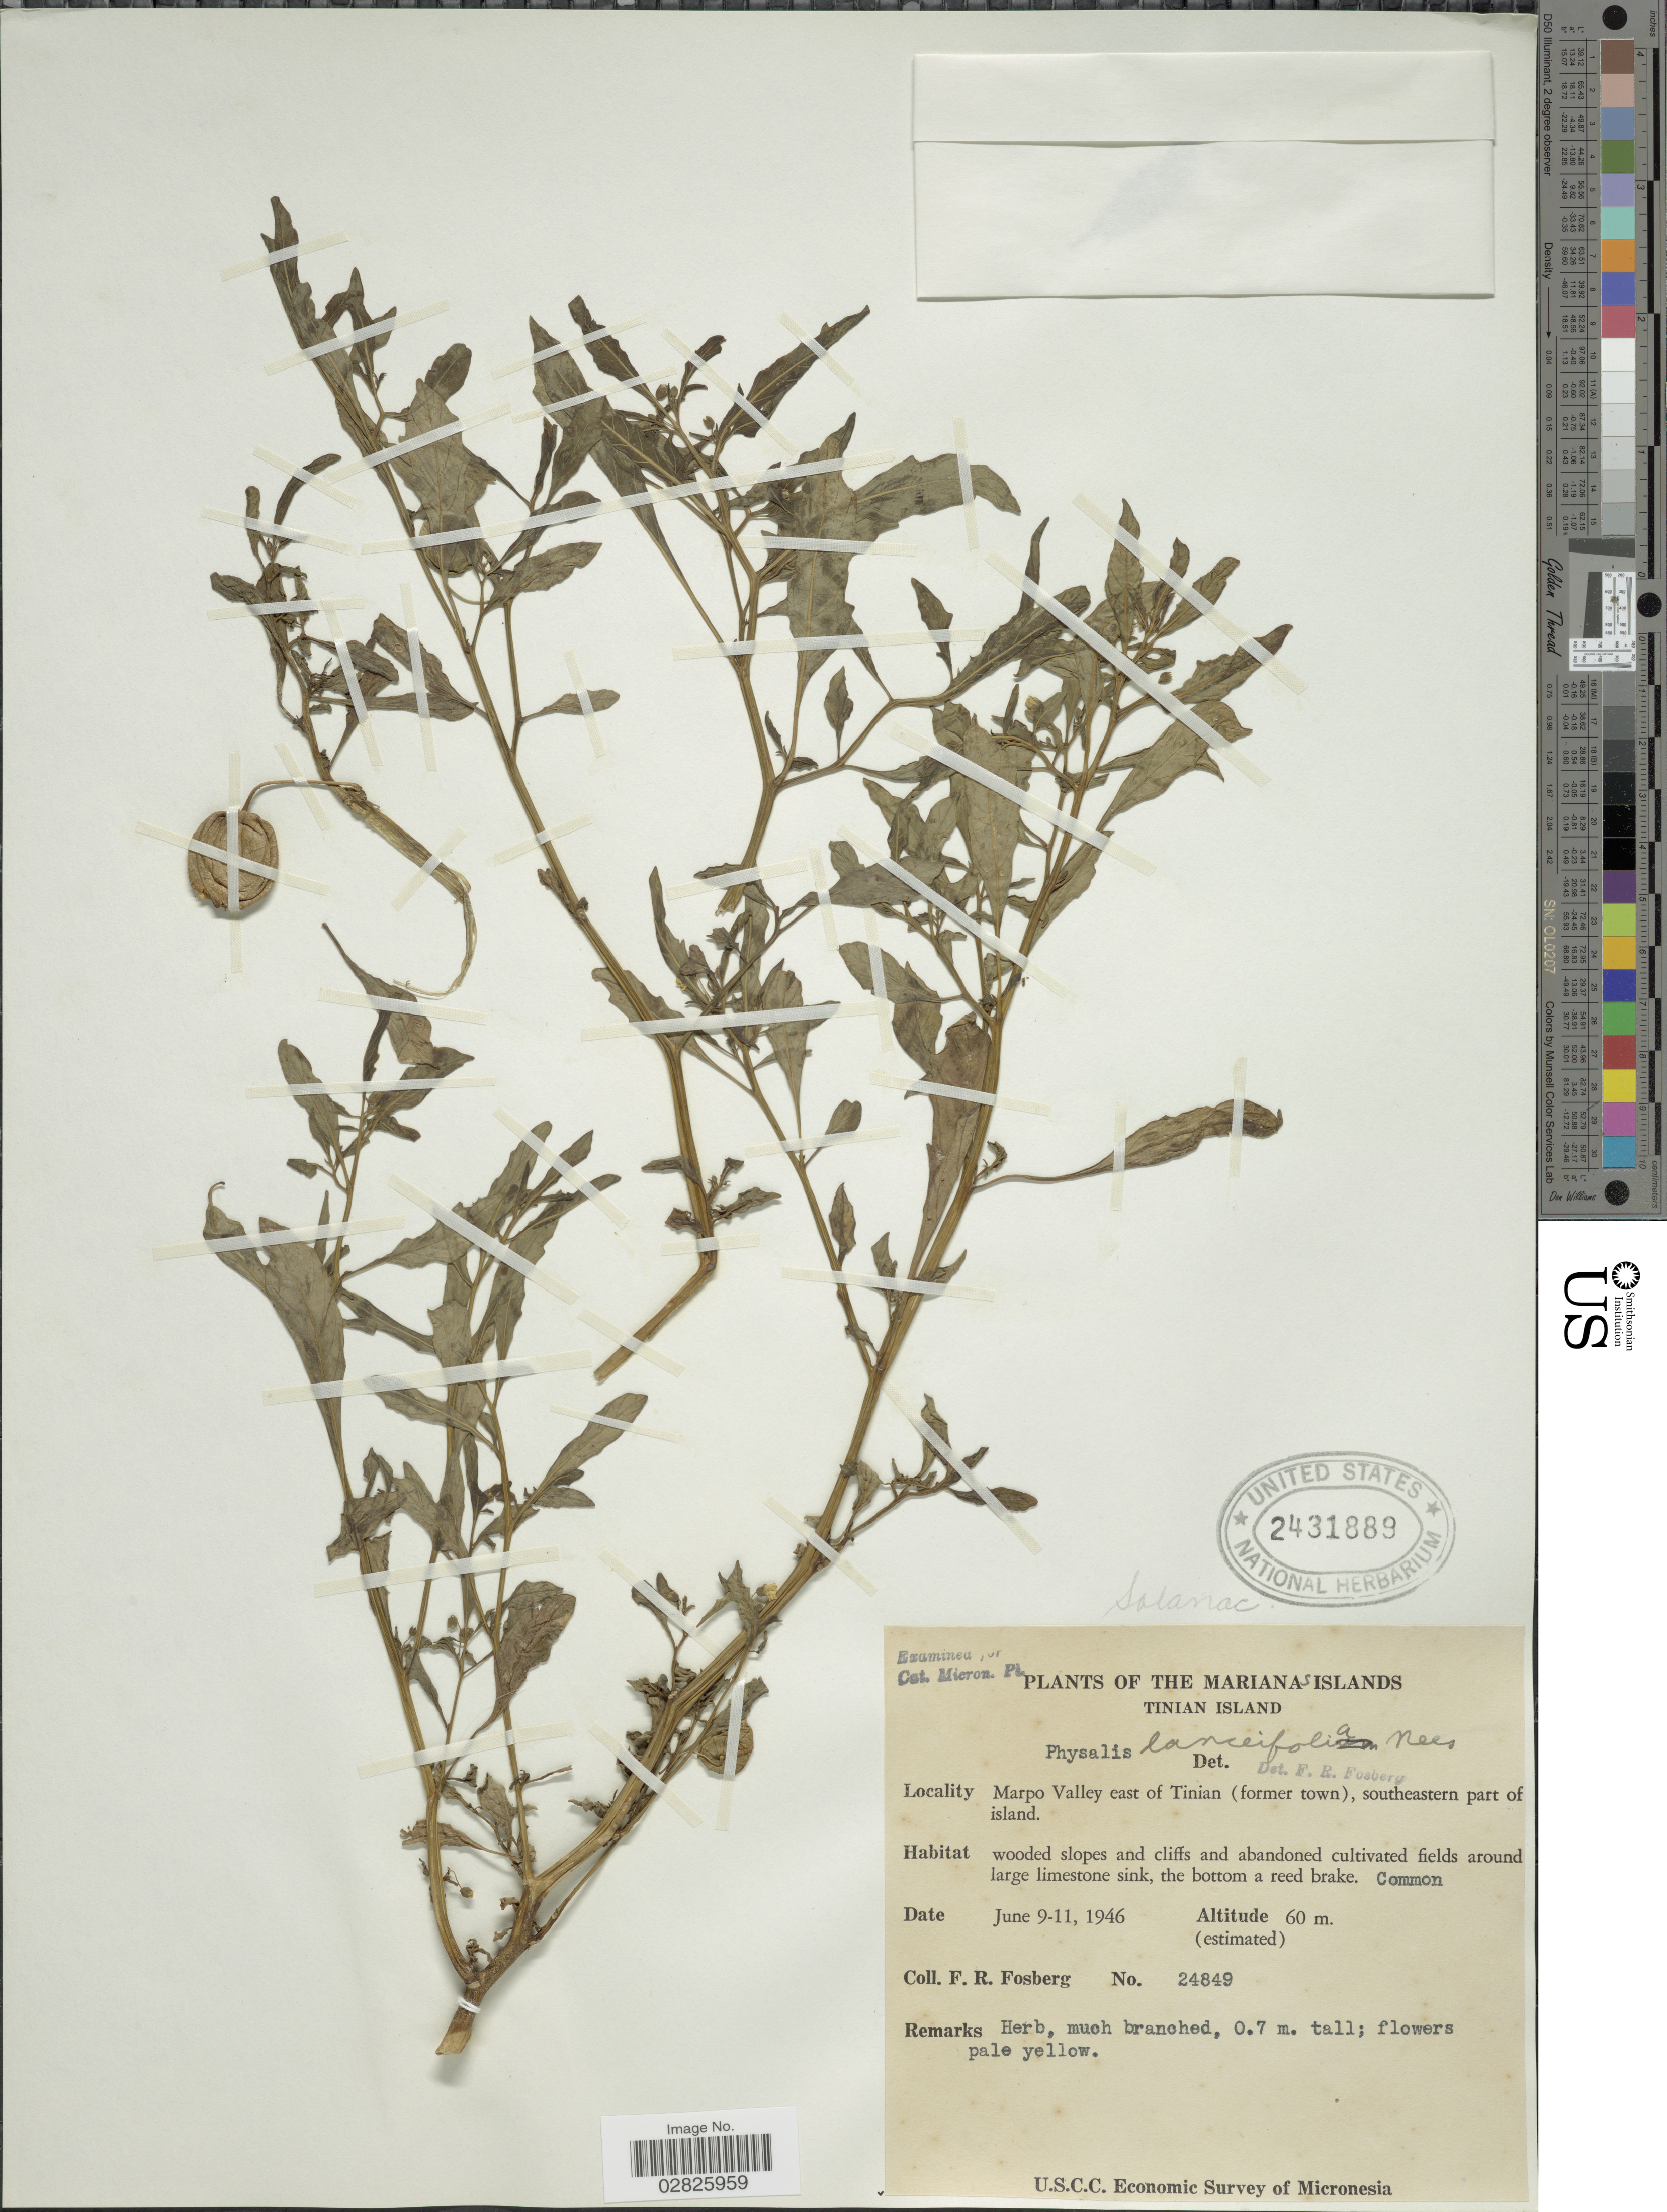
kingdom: Plantae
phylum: Tracheophyta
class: Magnoliopsida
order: Solanales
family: Solanaceae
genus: Physalis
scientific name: Physalis lanceifolia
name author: Nees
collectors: F. R. Fosberg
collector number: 24849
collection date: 1946-06-09/1946-06-11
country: Northern Mariana Islands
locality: Marianas Islands. Tinian Island. Marpo Valley east of Tinian (former town), southeastern part of island.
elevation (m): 60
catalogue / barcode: US 2431889